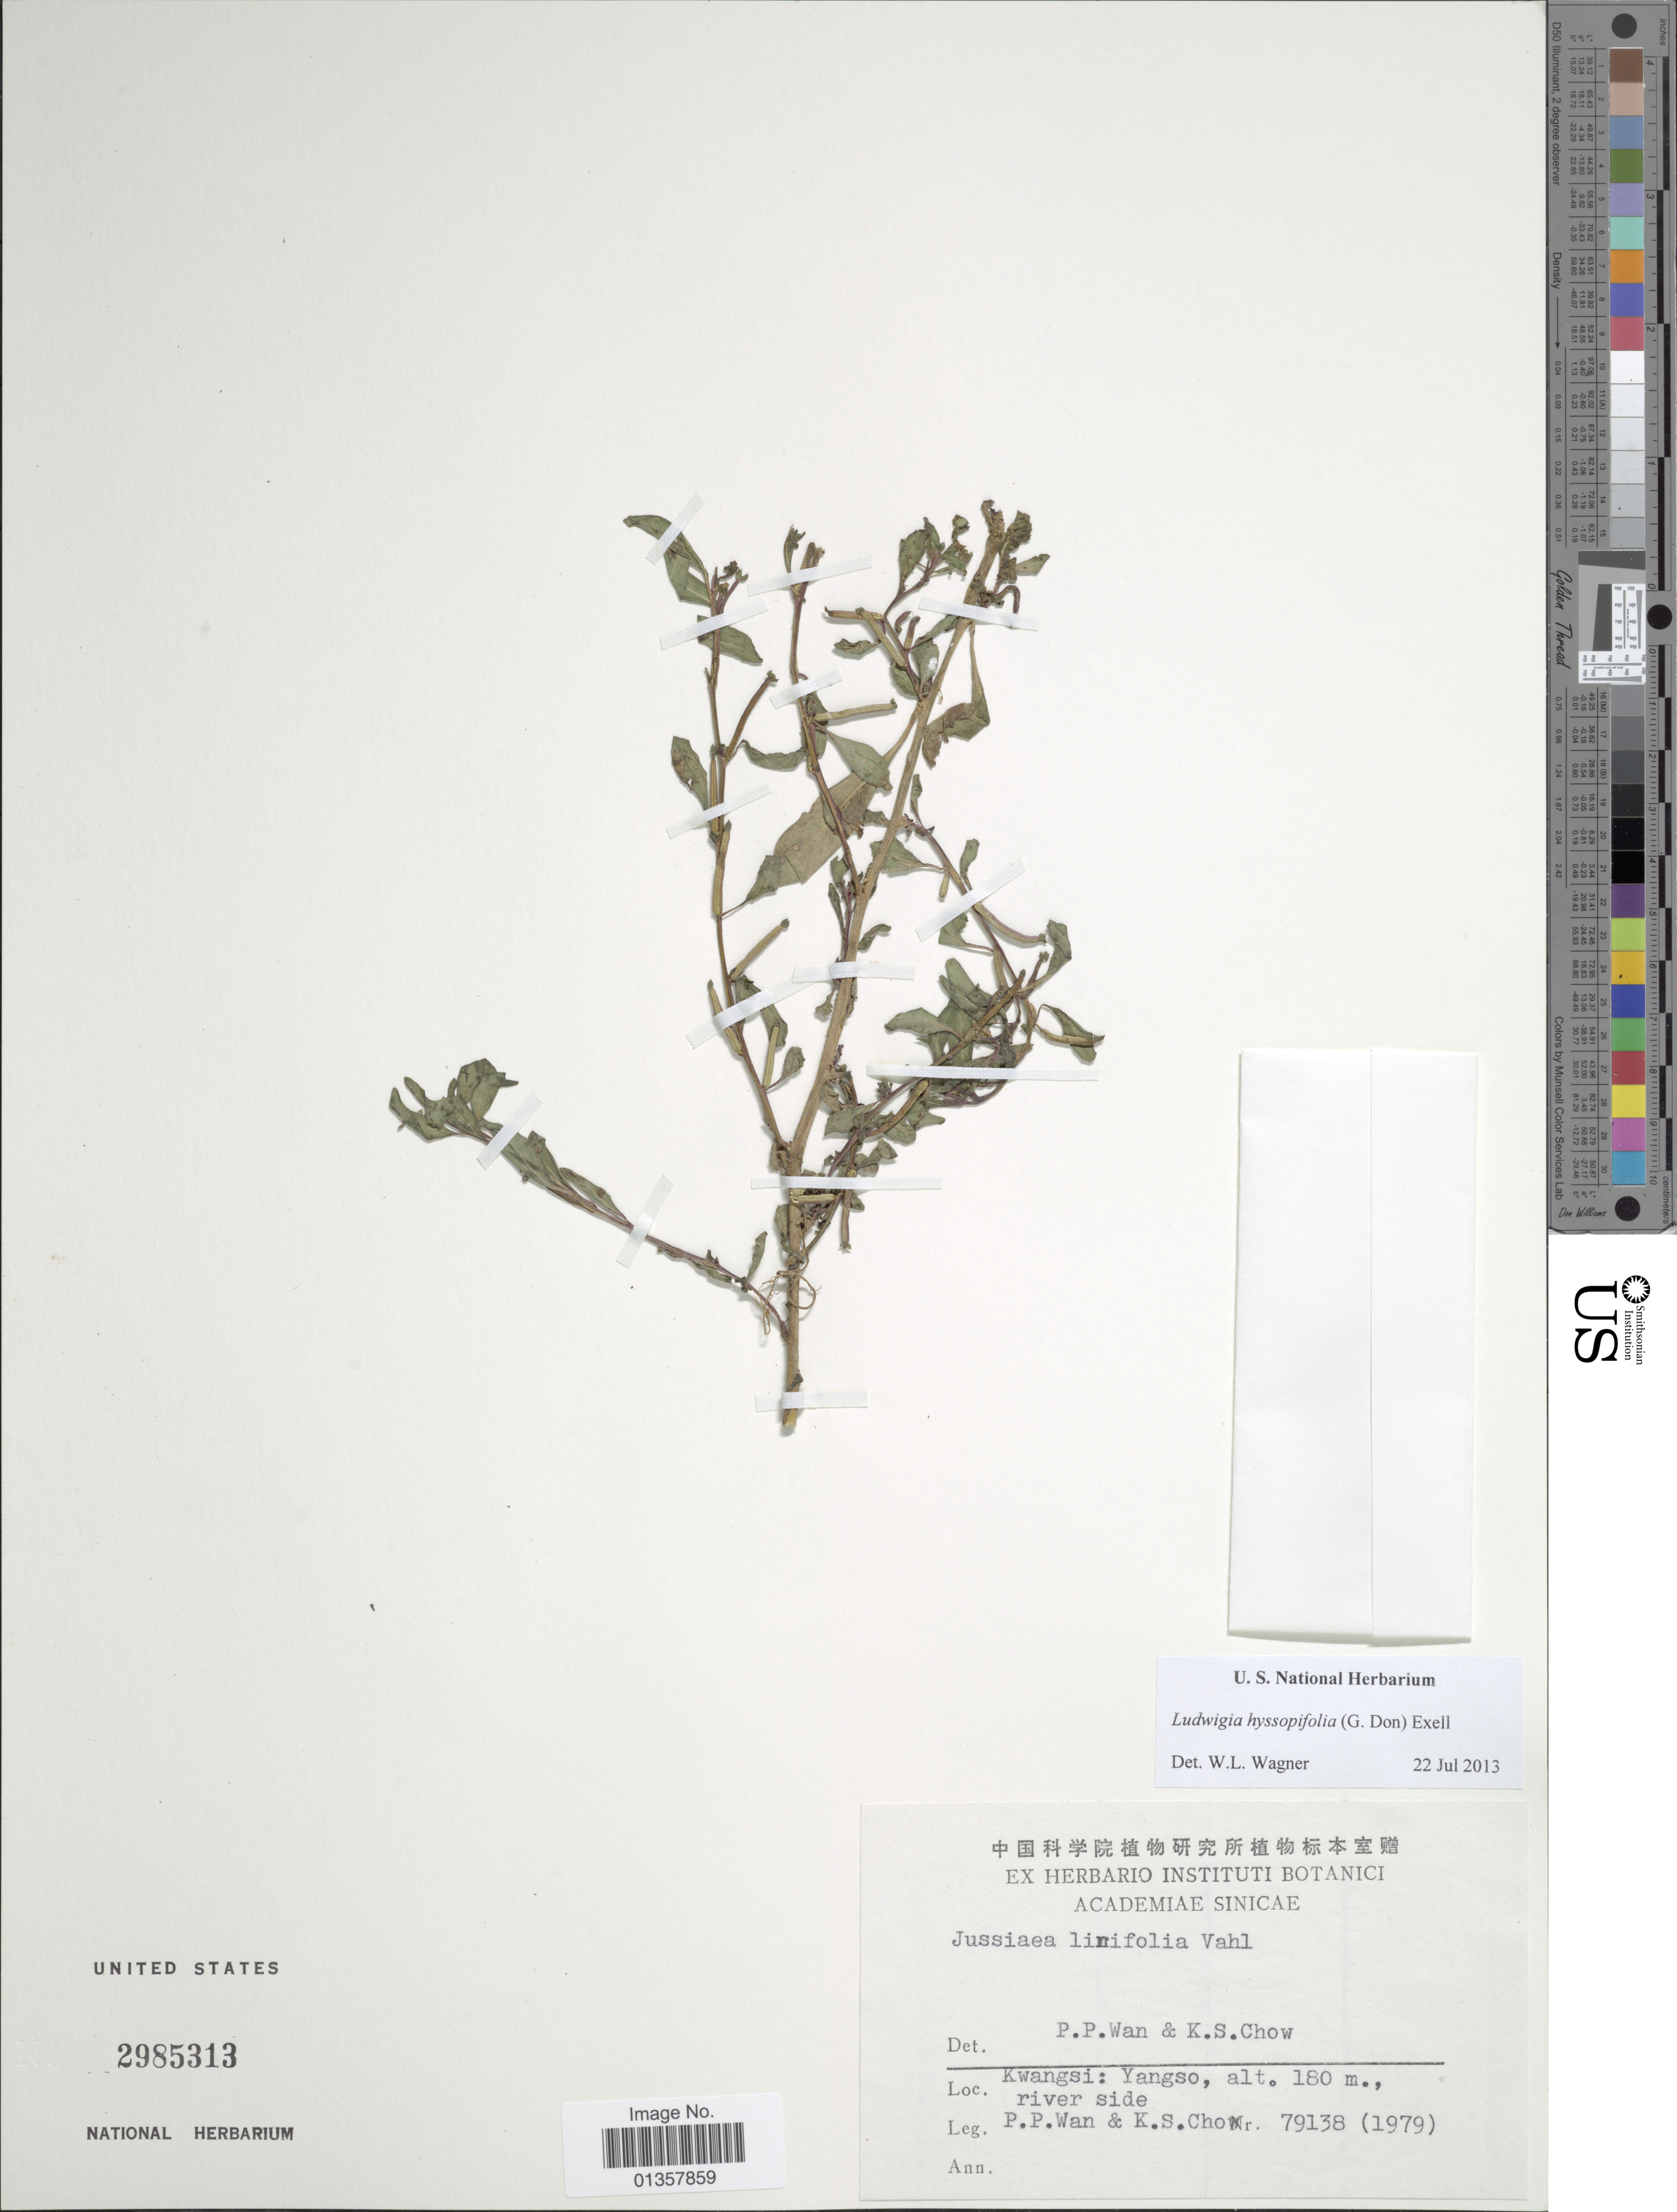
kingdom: Plantae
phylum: Tracheophyta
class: Magnoliopsida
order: Myrtales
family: Onagraceae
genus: Ludwigia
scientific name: Ludwigia hyssopifolia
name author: (G. Don) Exell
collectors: P. Wan & K. S. Chow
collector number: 79138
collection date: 1979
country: China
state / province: Guangxi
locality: Kwangsi: Yangso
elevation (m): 180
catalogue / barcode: US 2985313